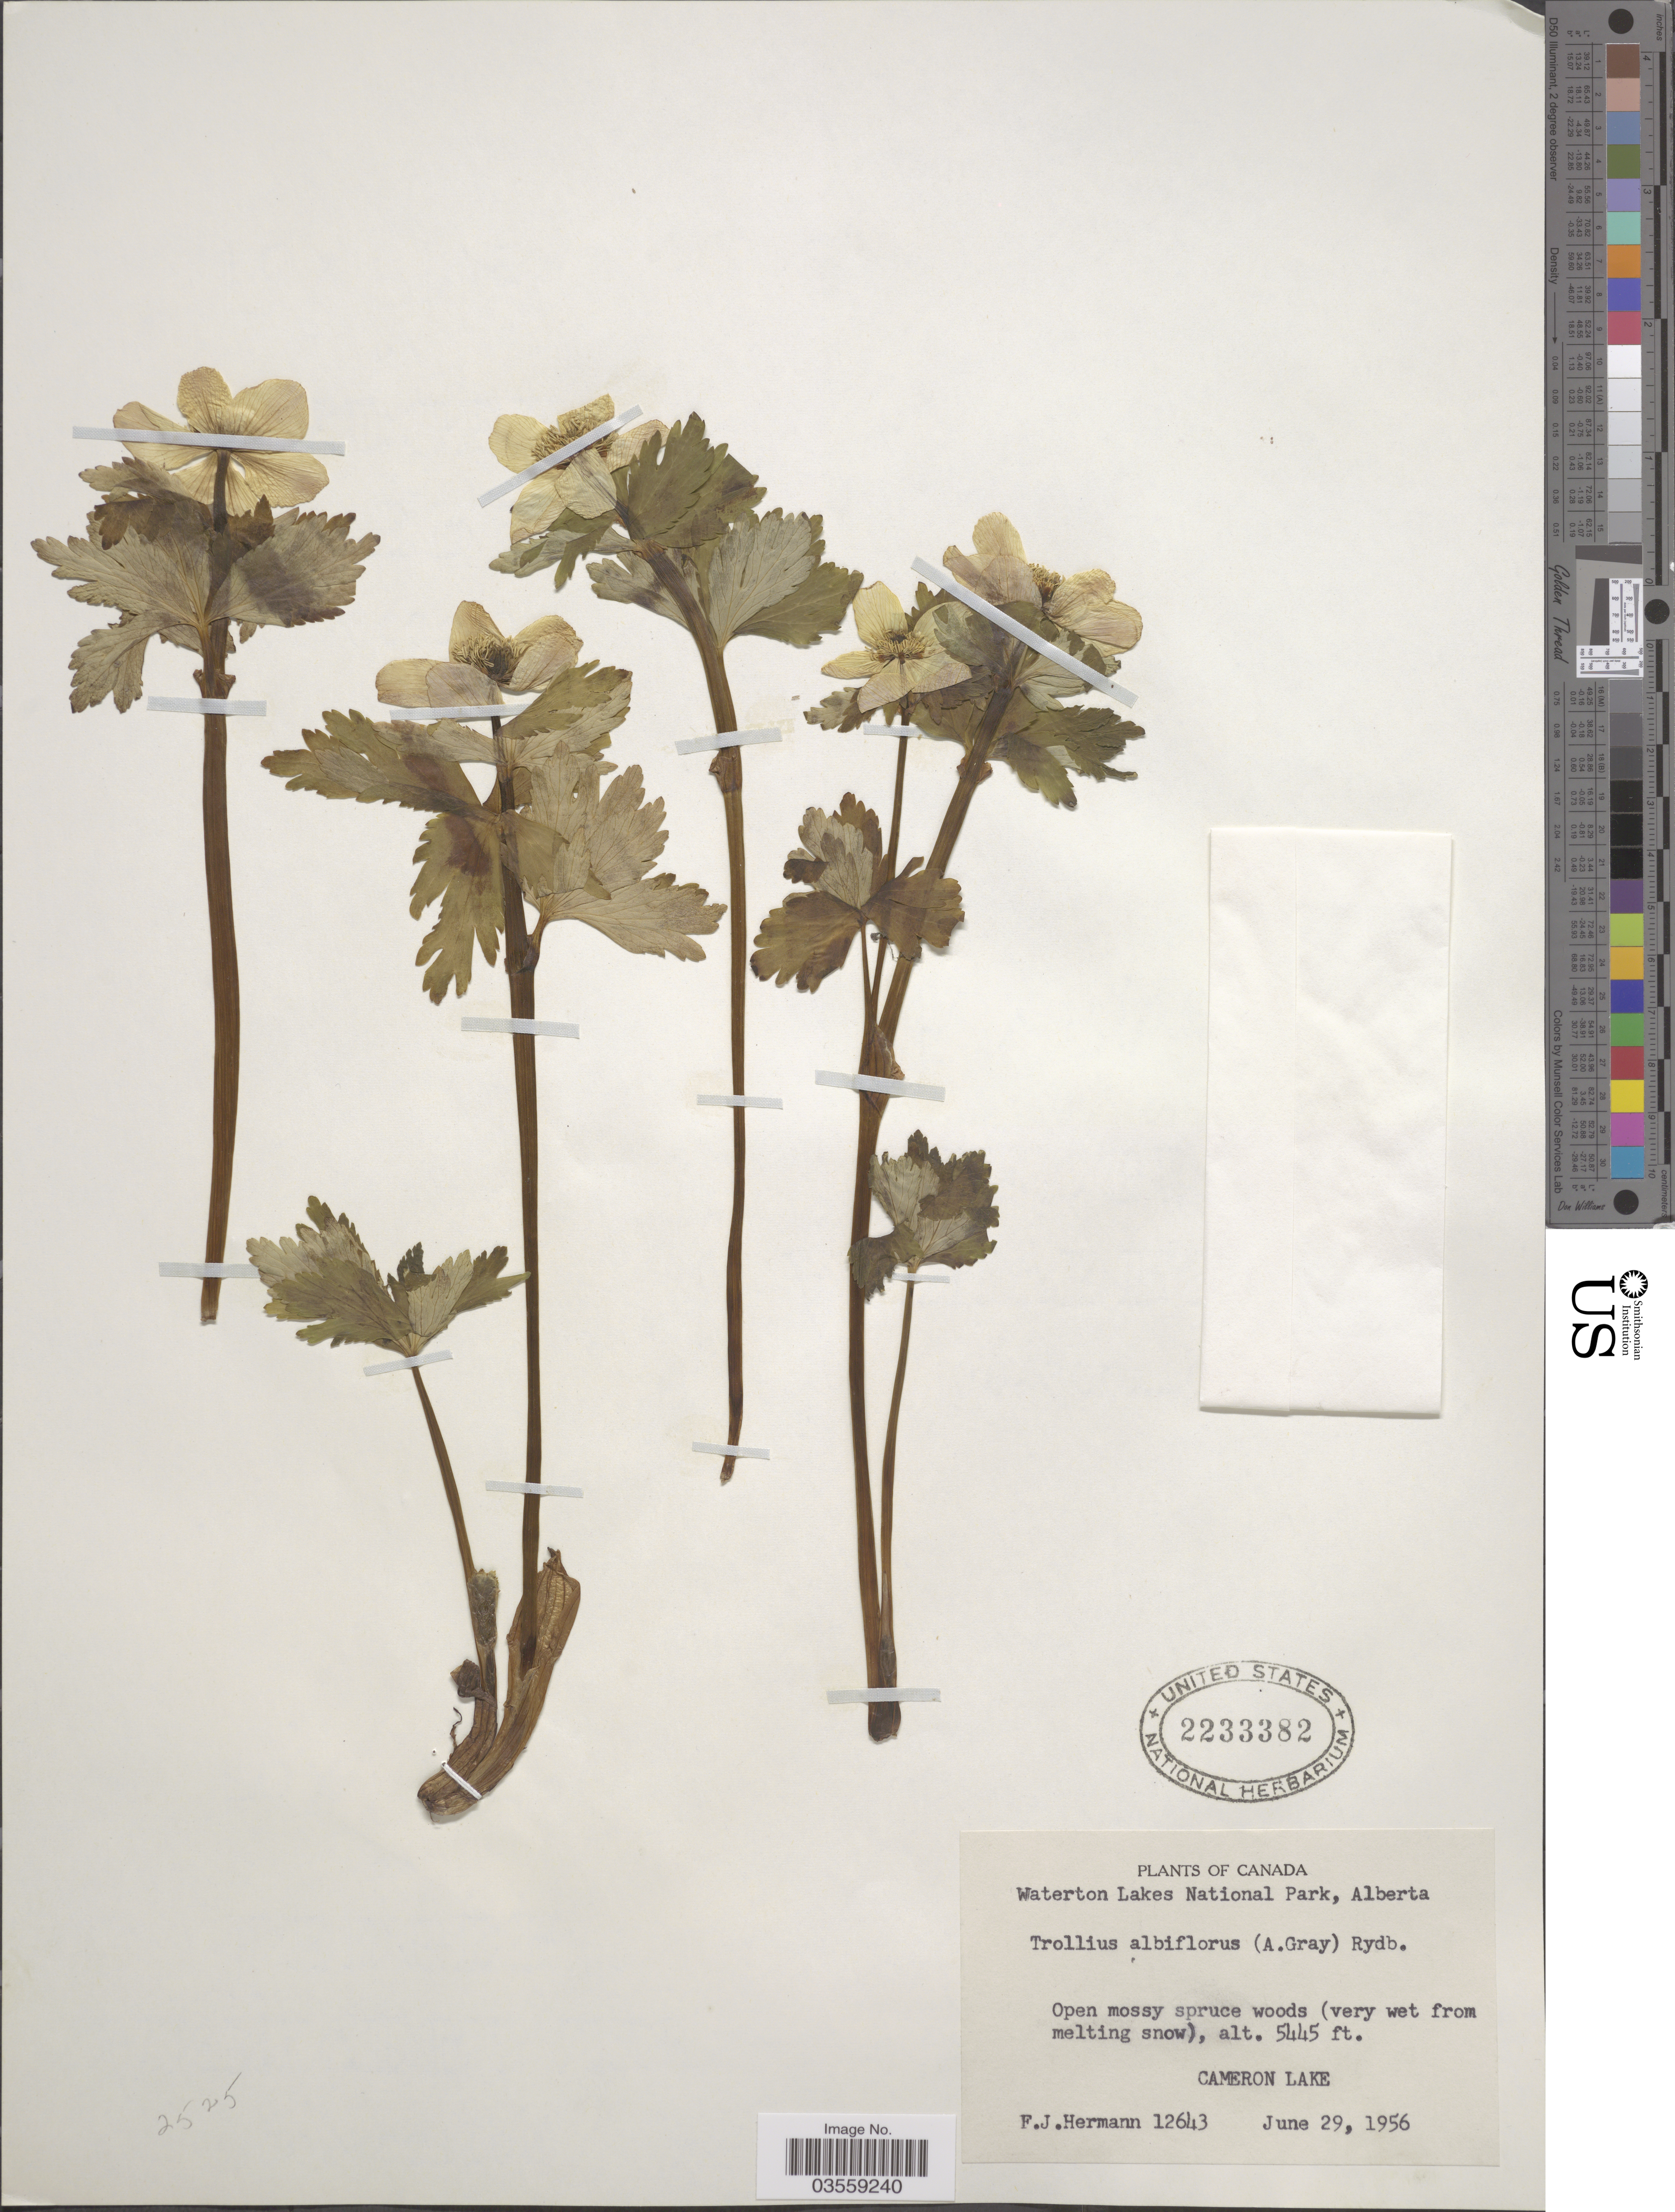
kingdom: Plantae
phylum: Tracheophyta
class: Magnoliopsida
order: Ranunculales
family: Ranunculaceae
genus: Trollius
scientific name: Trollius laxus var. albiflorus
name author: A. Gray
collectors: F. J. Hermann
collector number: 12643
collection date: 1956-06-29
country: Canada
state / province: Alberta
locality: Waterton Lakes National Park. Cameron Lake.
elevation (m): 1660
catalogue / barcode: US 2233382